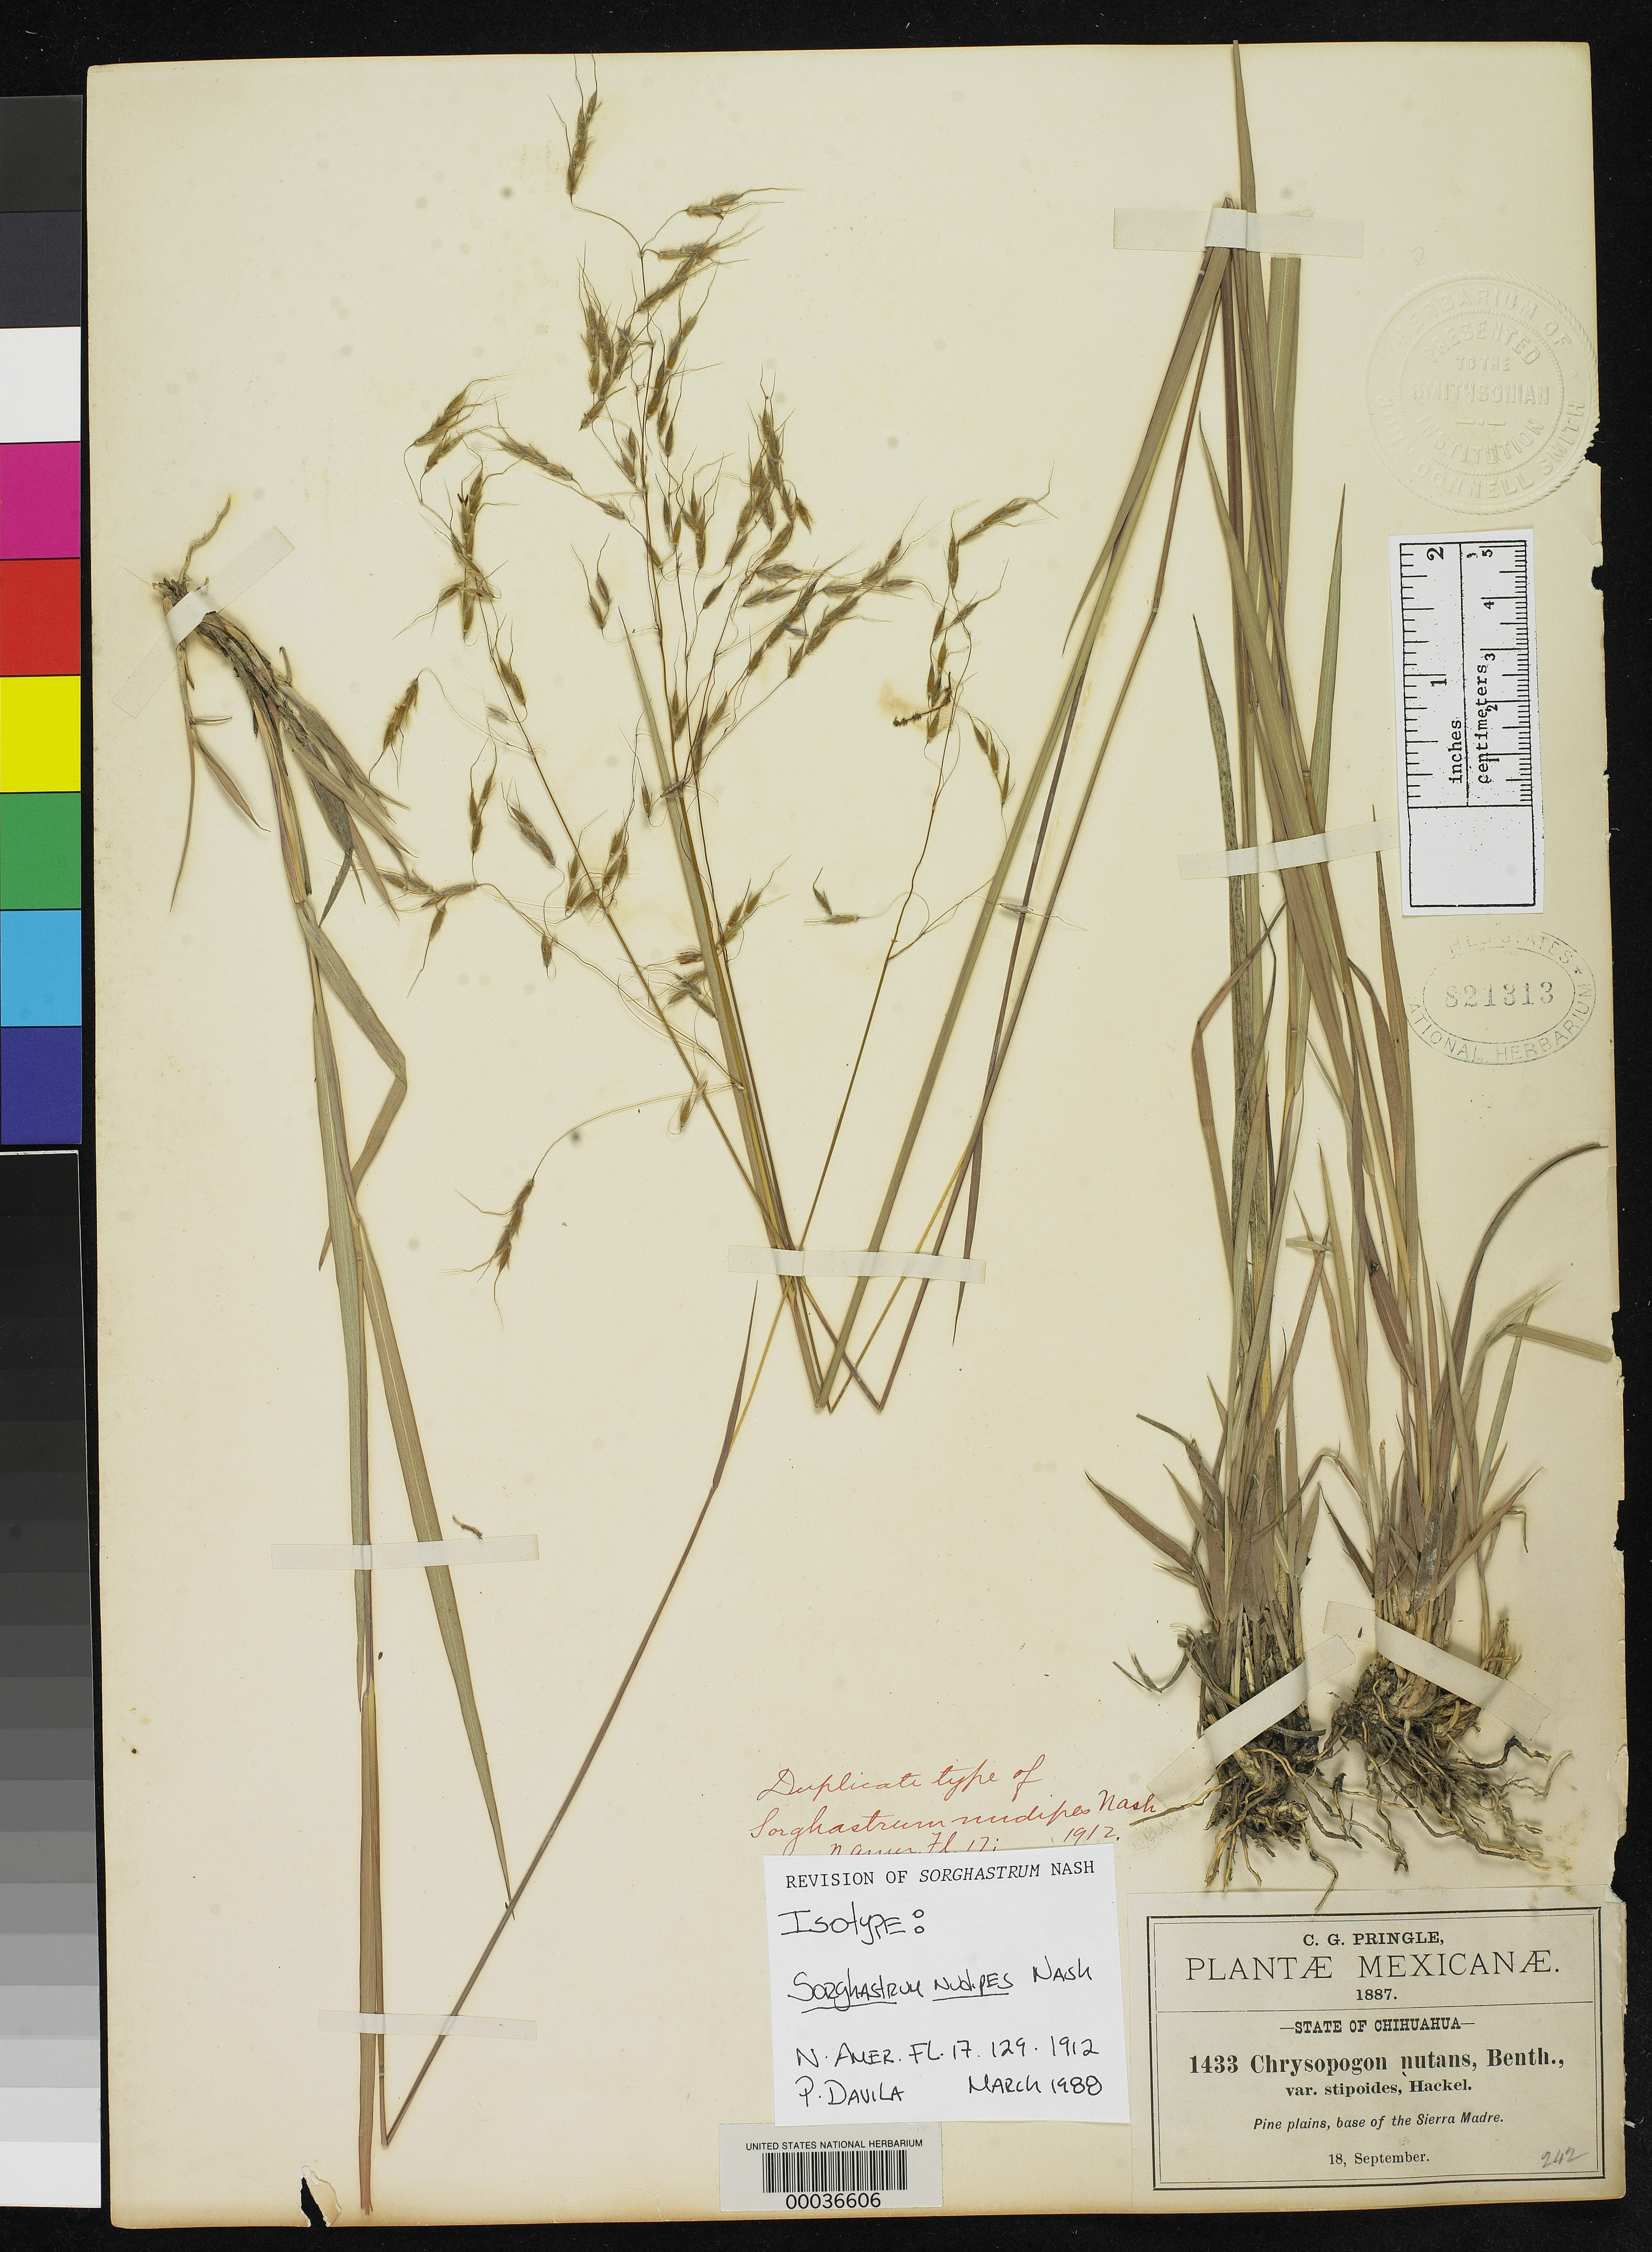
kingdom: Plantae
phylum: Tracheophyta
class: Liliopsida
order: Poales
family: Poaceae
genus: Sorghastrum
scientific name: Sorghastrum nudipes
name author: Nash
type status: Isotype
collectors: C. G. Pringle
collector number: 1433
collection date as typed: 18 Sep 1887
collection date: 1887-09-18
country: Mexico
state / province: Chihuahua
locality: Base of the Sierra Madre, pine plains.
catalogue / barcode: US 821313